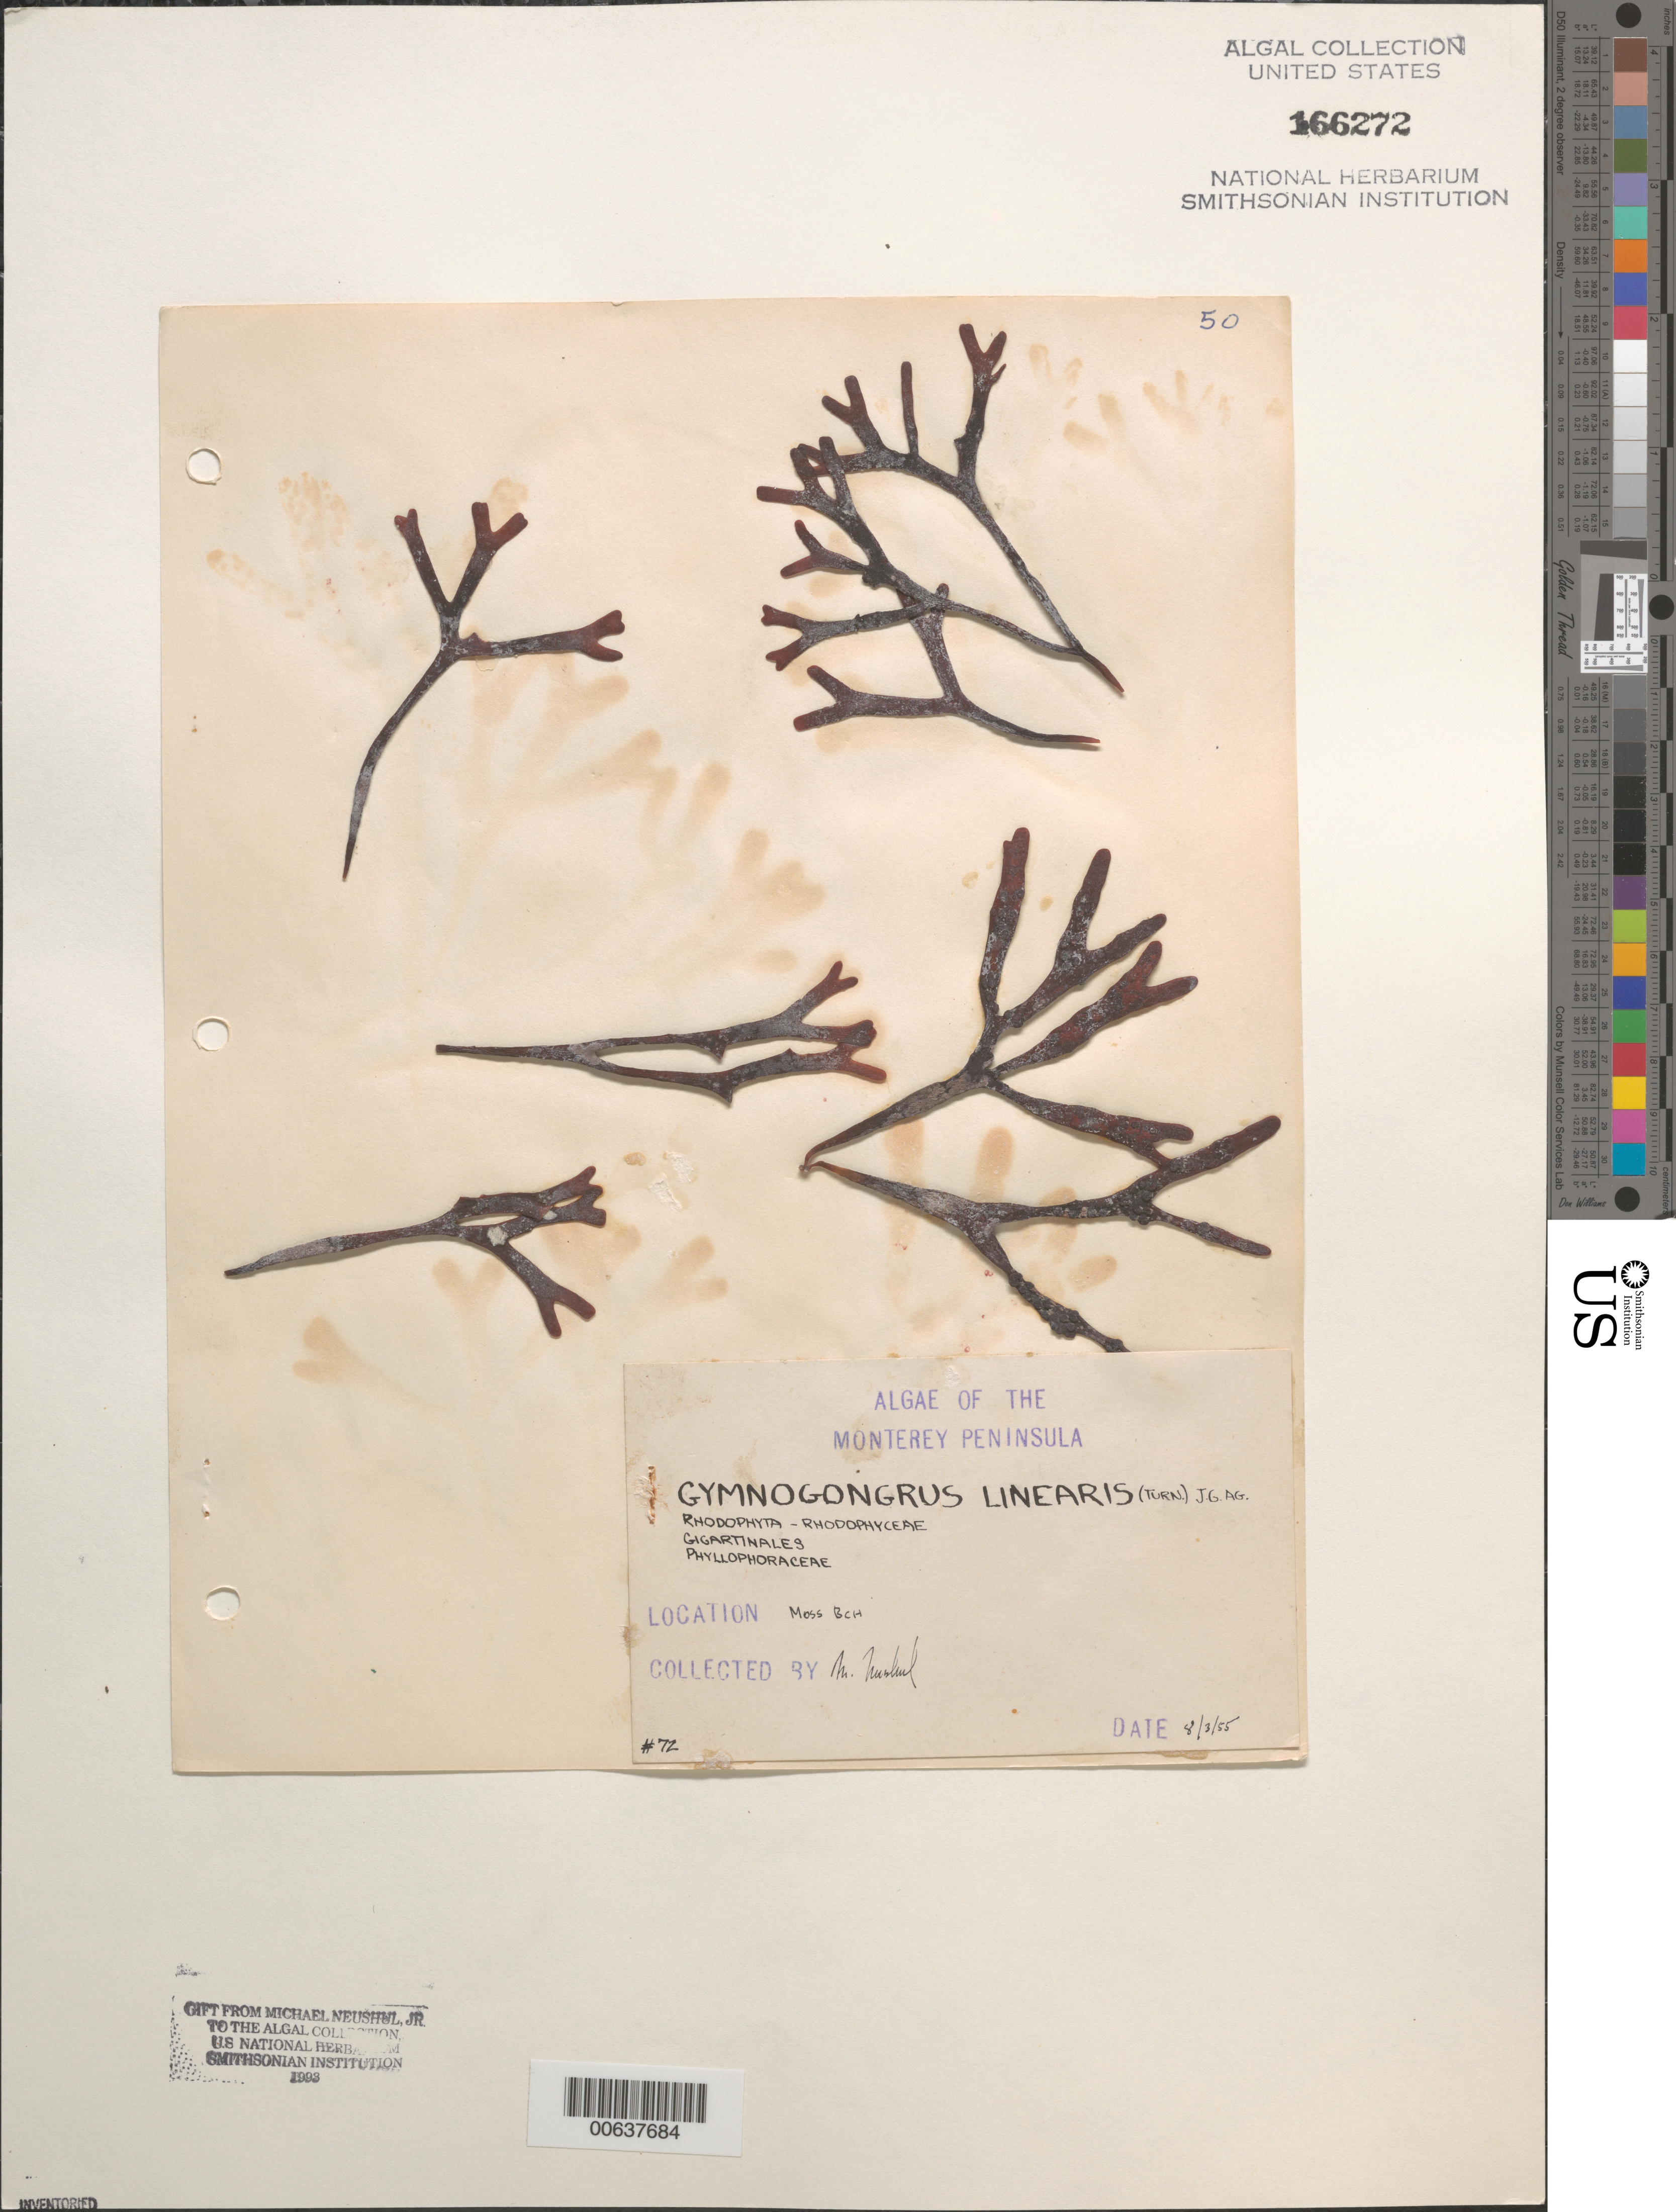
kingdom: Plantae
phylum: Rhodophyta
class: Florideophyceae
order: Gigartinales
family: Phyllophoraceae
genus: Ahnfeltiopsis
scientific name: Ahnfeltiopsis linearis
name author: (C. Agardh) P.C. Silva & DeCew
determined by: Algae name updating Project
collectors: M. Neushul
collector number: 72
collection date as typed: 03 Aug 1955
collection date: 1955-08-03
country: United States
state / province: California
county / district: Monterey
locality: Moss Beach, Monterey Peninsula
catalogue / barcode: US 166272